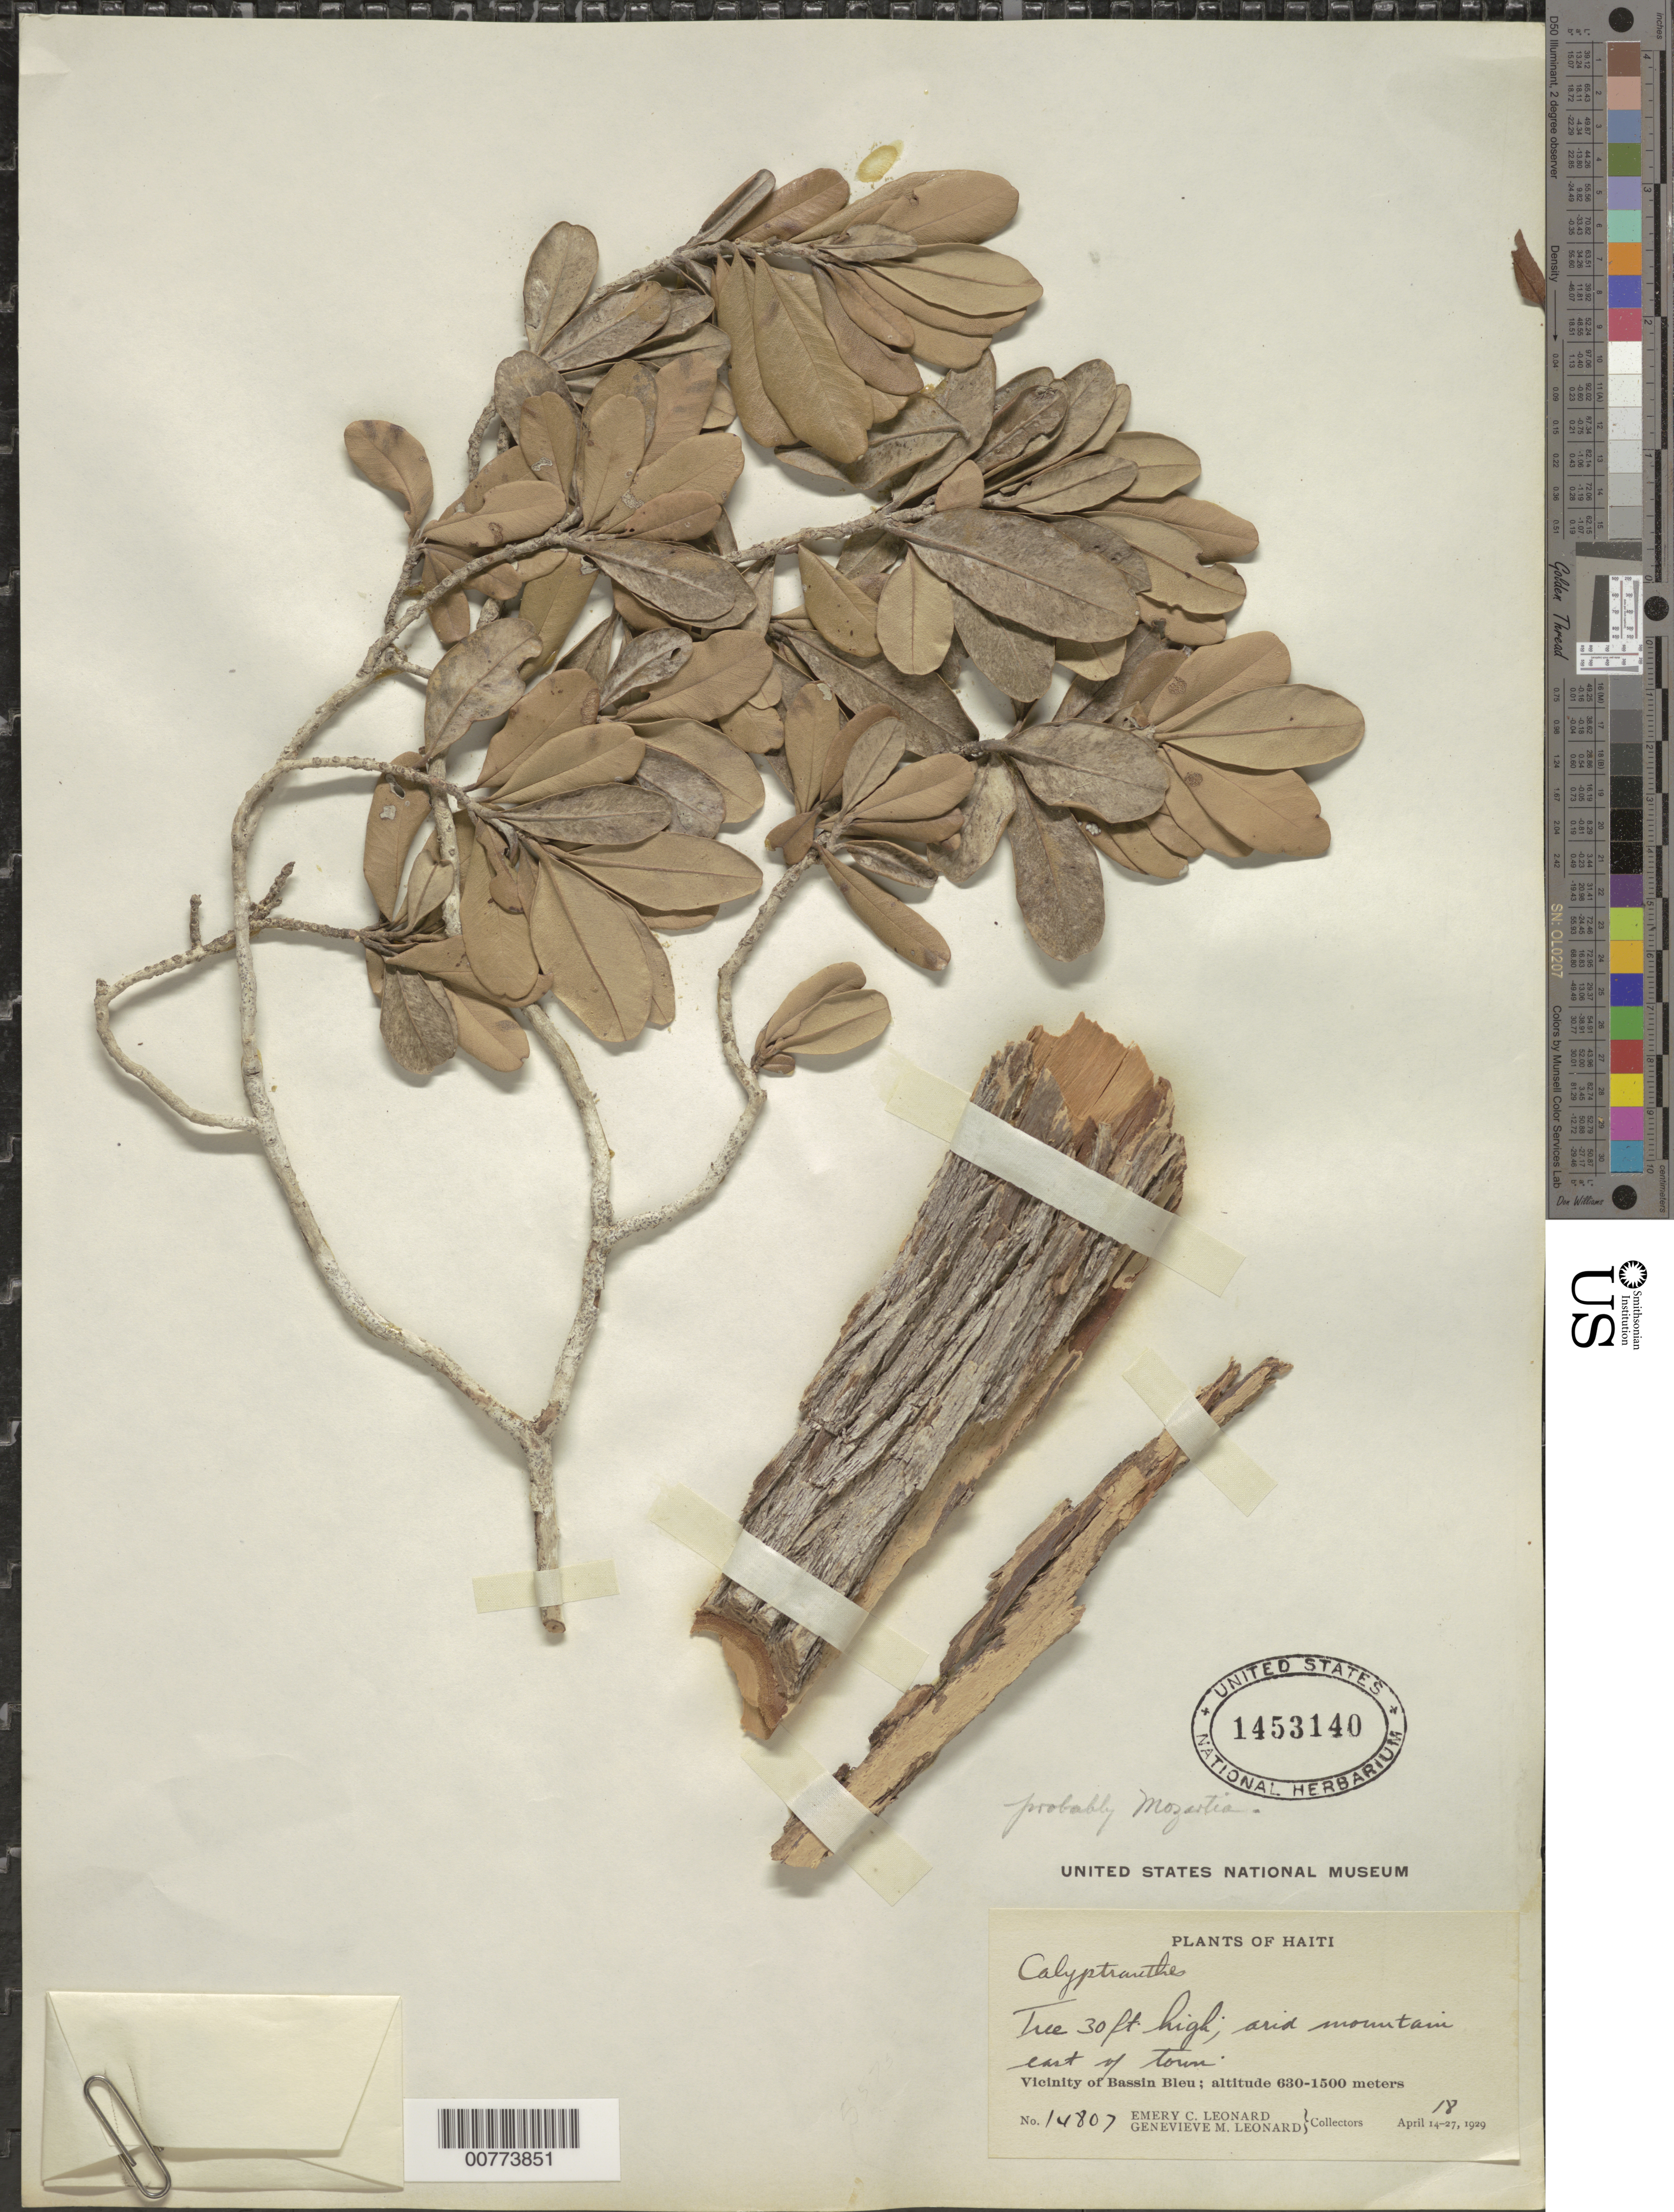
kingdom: Plantae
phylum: Tracheophyta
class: Magnoliopsida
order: Myrtales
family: Myrtaceae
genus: Myrcia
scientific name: Myrcia sp.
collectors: E. C. Leonard & G. M. Leonard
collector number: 14807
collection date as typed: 18 Aug 1929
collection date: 1929-08-18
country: Haiti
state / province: Nord-Ouest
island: Hispaniola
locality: Vicinity of Bassin Bleu, east of town.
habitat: Arid mountain.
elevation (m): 630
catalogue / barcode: US 1453140